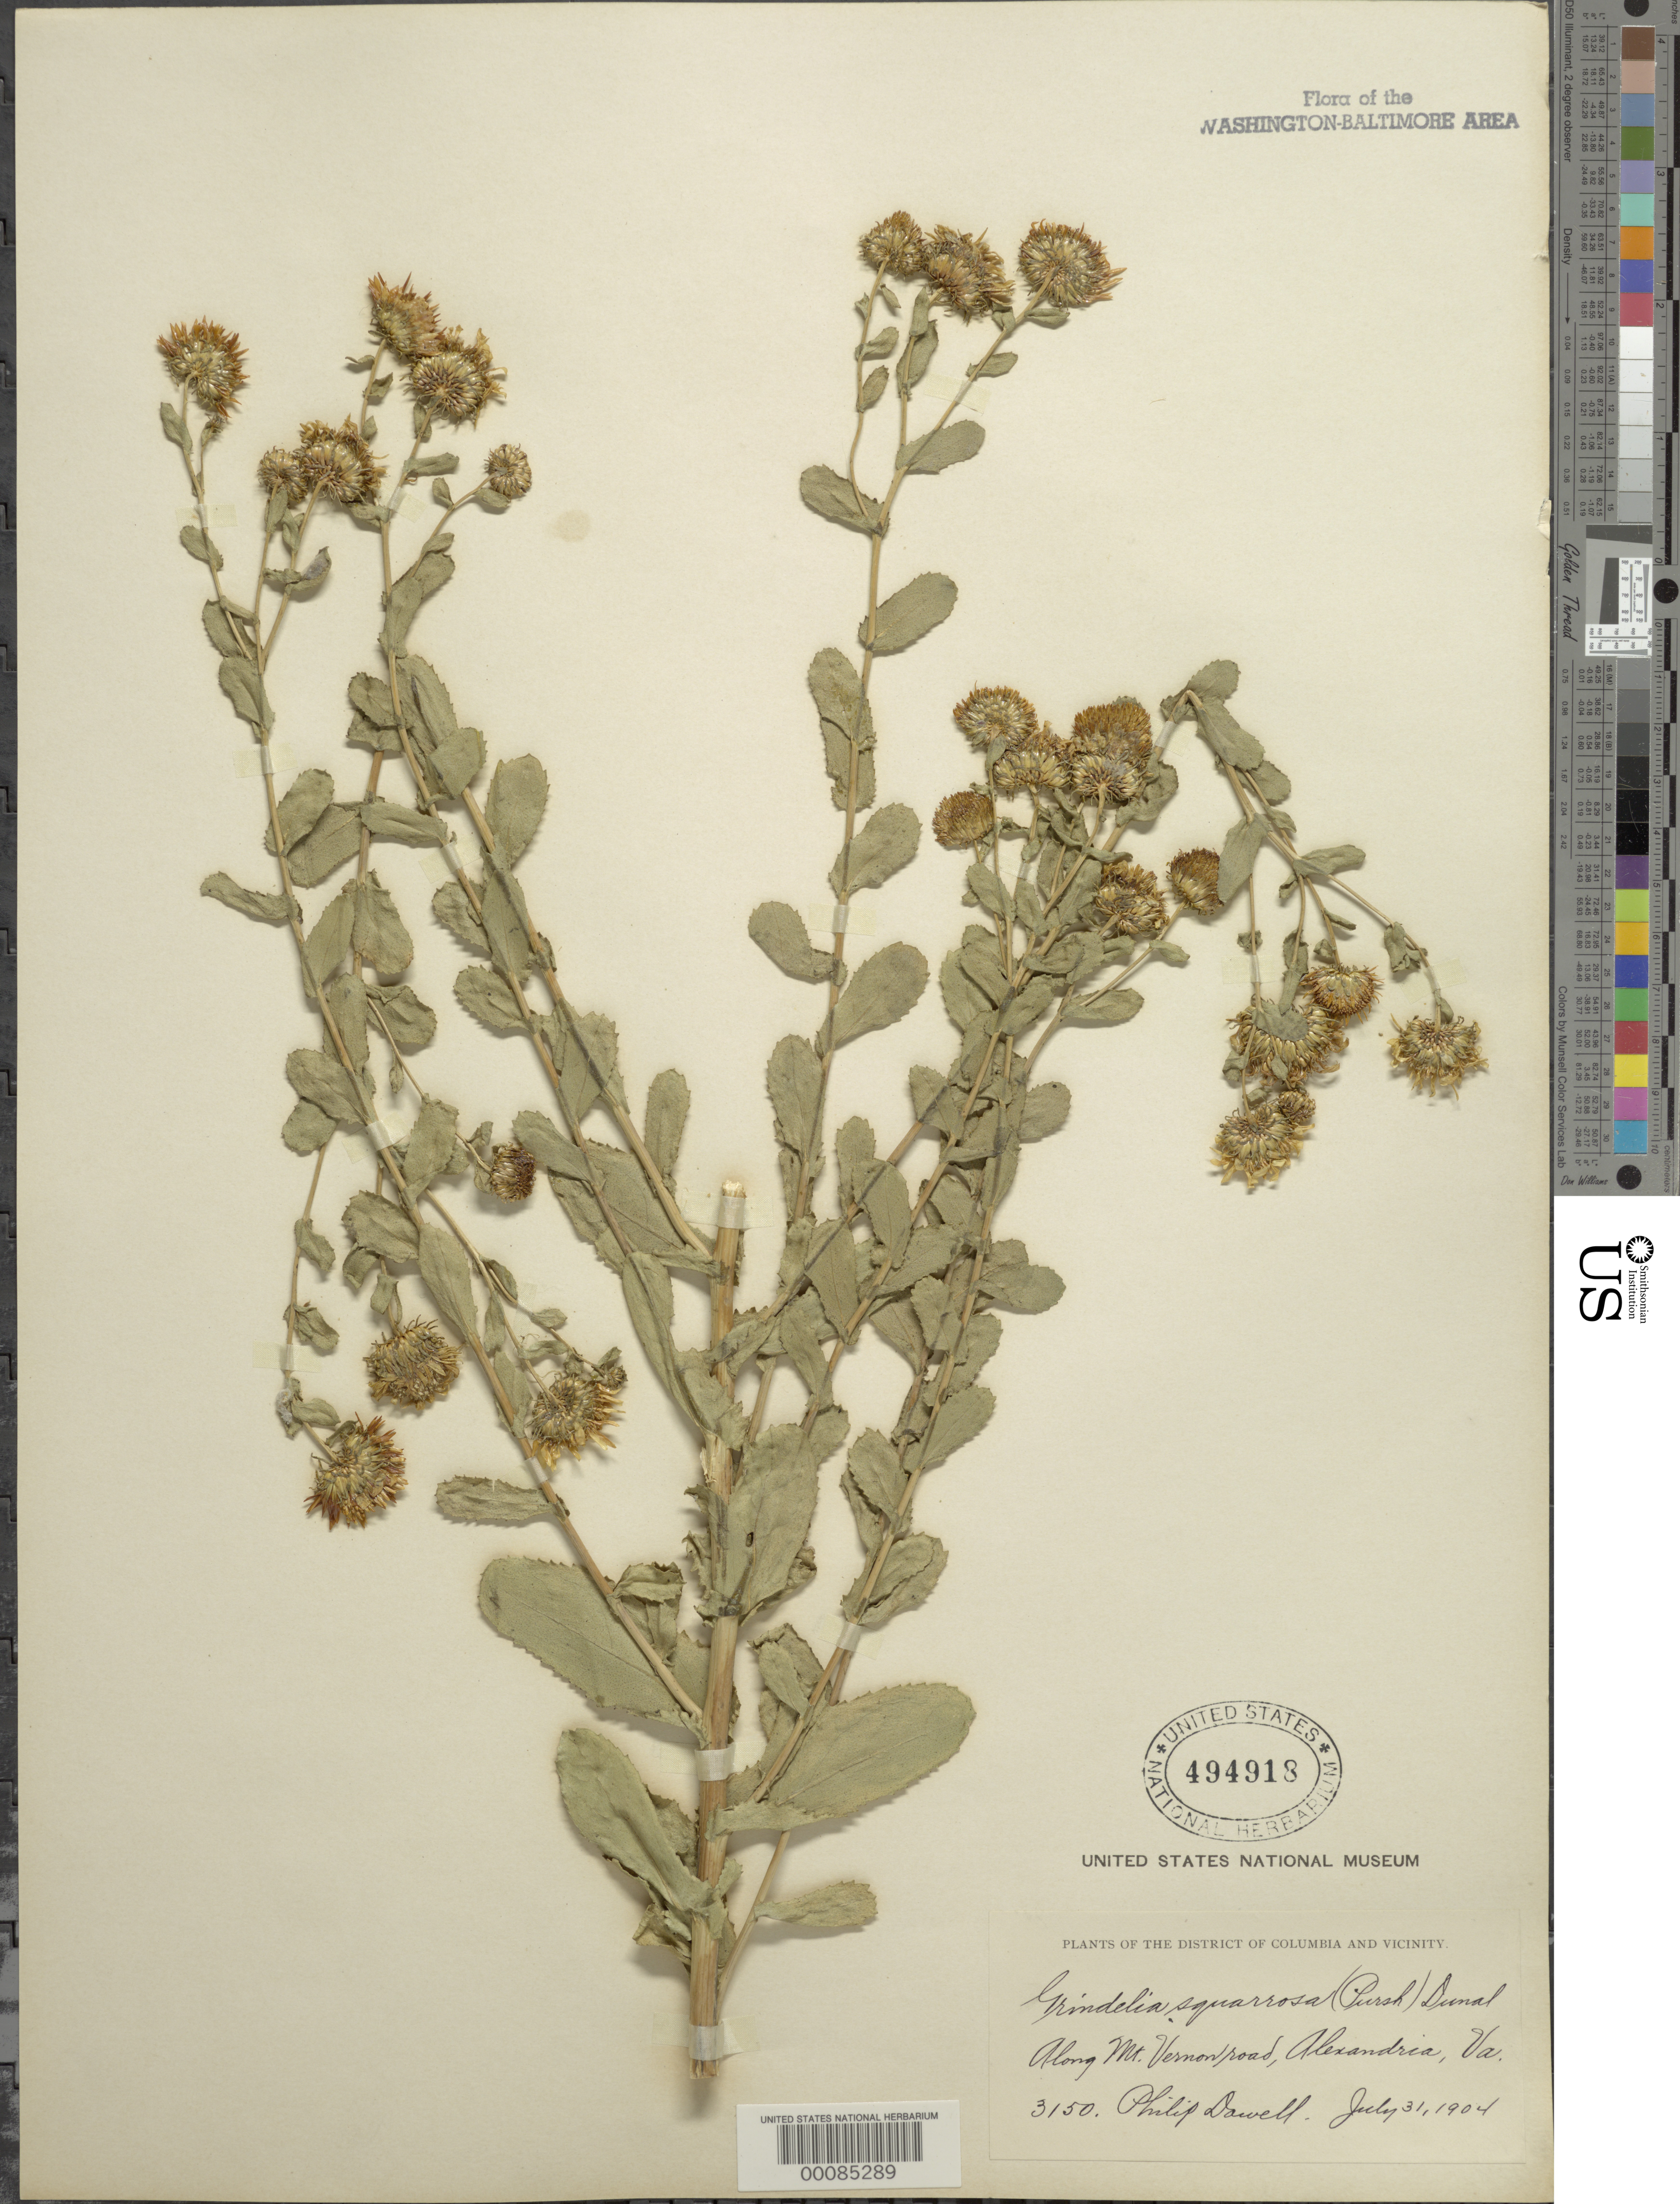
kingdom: Plantae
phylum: Tracheophyta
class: Magnoliopsida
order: Asterales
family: Asteraceae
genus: Grindelia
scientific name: Grindelia squarrosa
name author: (Pursh) Dunal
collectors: P. Dowell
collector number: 3150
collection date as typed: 31 Jul 1904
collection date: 1904-07-31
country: United States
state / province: Virginia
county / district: Fairfax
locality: Mt Vernon Road Alexandria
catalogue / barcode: US 494918